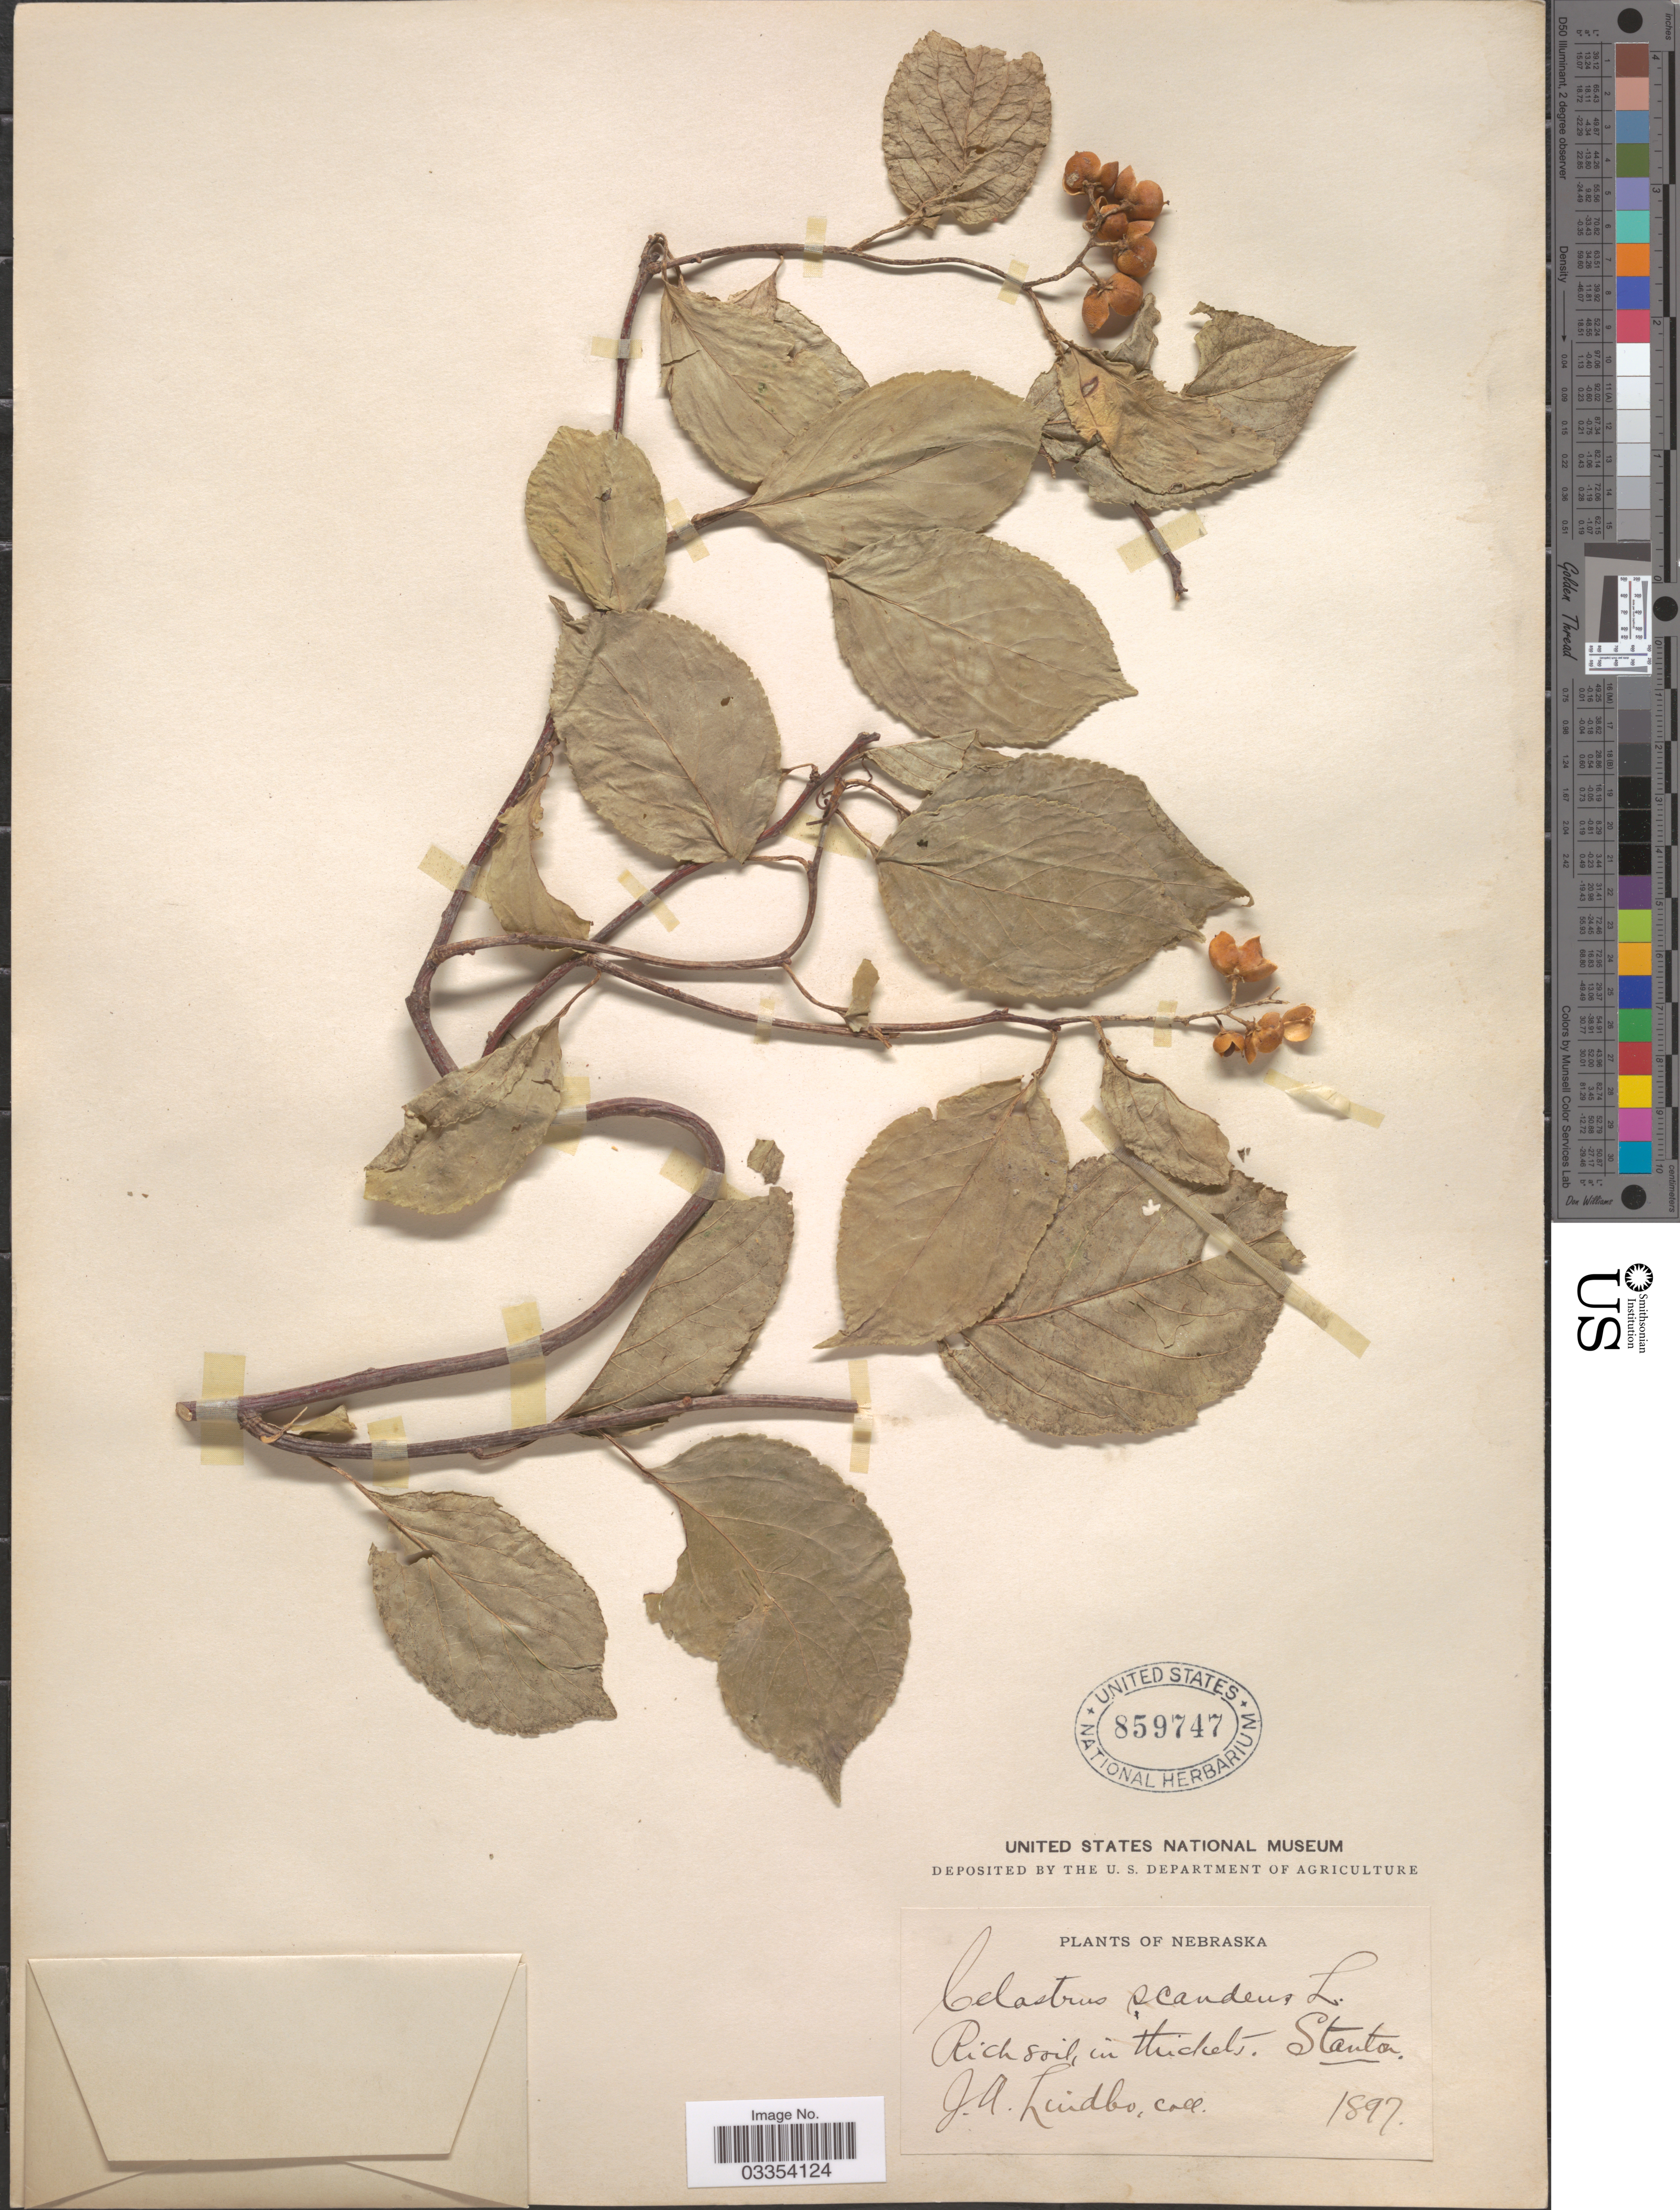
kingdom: Plantae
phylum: Tracheophyta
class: Magnoliopsida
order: Celastrales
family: Celastraceae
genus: Celastrus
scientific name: Celastrus scandens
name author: L.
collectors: J. Lindbo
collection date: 1897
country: United States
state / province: Nebraska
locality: Stanton.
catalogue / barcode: US 859747